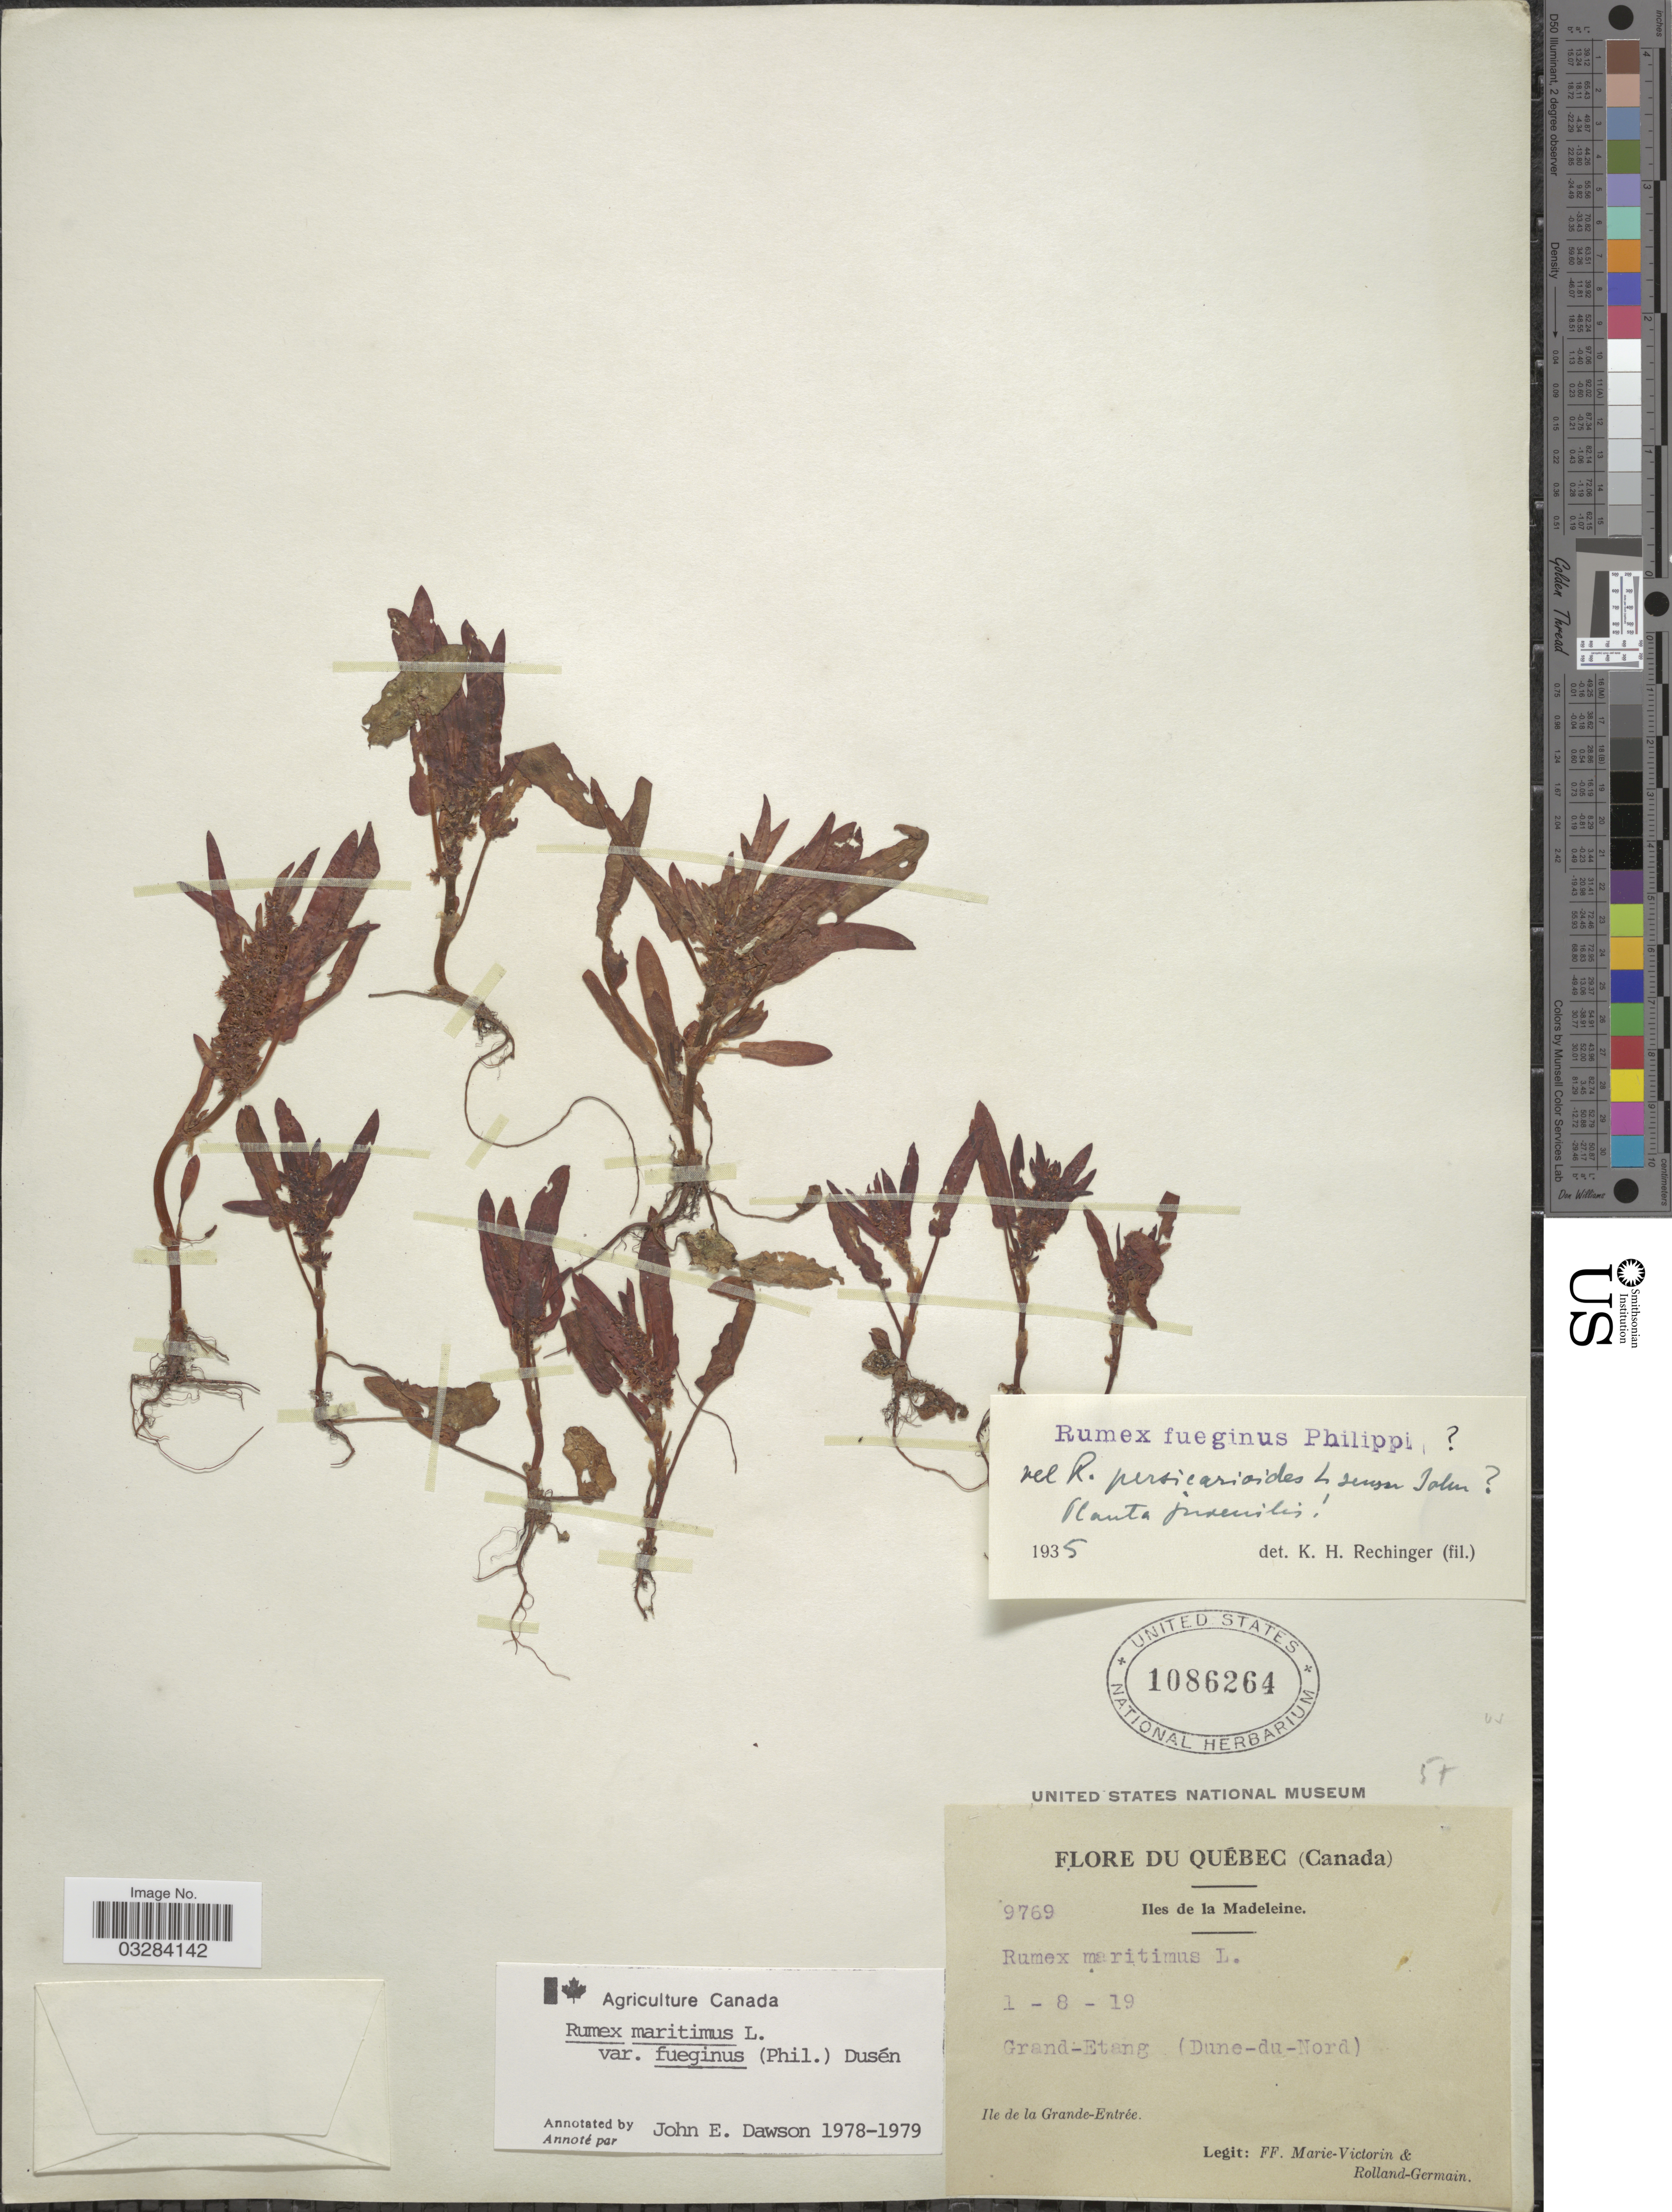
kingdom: Plantae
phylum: Tracheophyta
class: Magnoliopsida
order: Caryophyllales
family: Polygonaceae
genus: Rumex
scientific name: Rumex maritimus var. fueginus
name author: (Phil.) Dusén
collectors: F. Marie-Victorin & Rolland-Germain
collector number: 9769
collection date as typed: Transcribed d/m/y: 1/8/19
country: Canada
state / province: Quebec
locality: Iles de la Madeleine. Grand-Etang (Dune-du-Nord). Ile de la Grande-Entrée.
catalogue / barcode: US 1086264